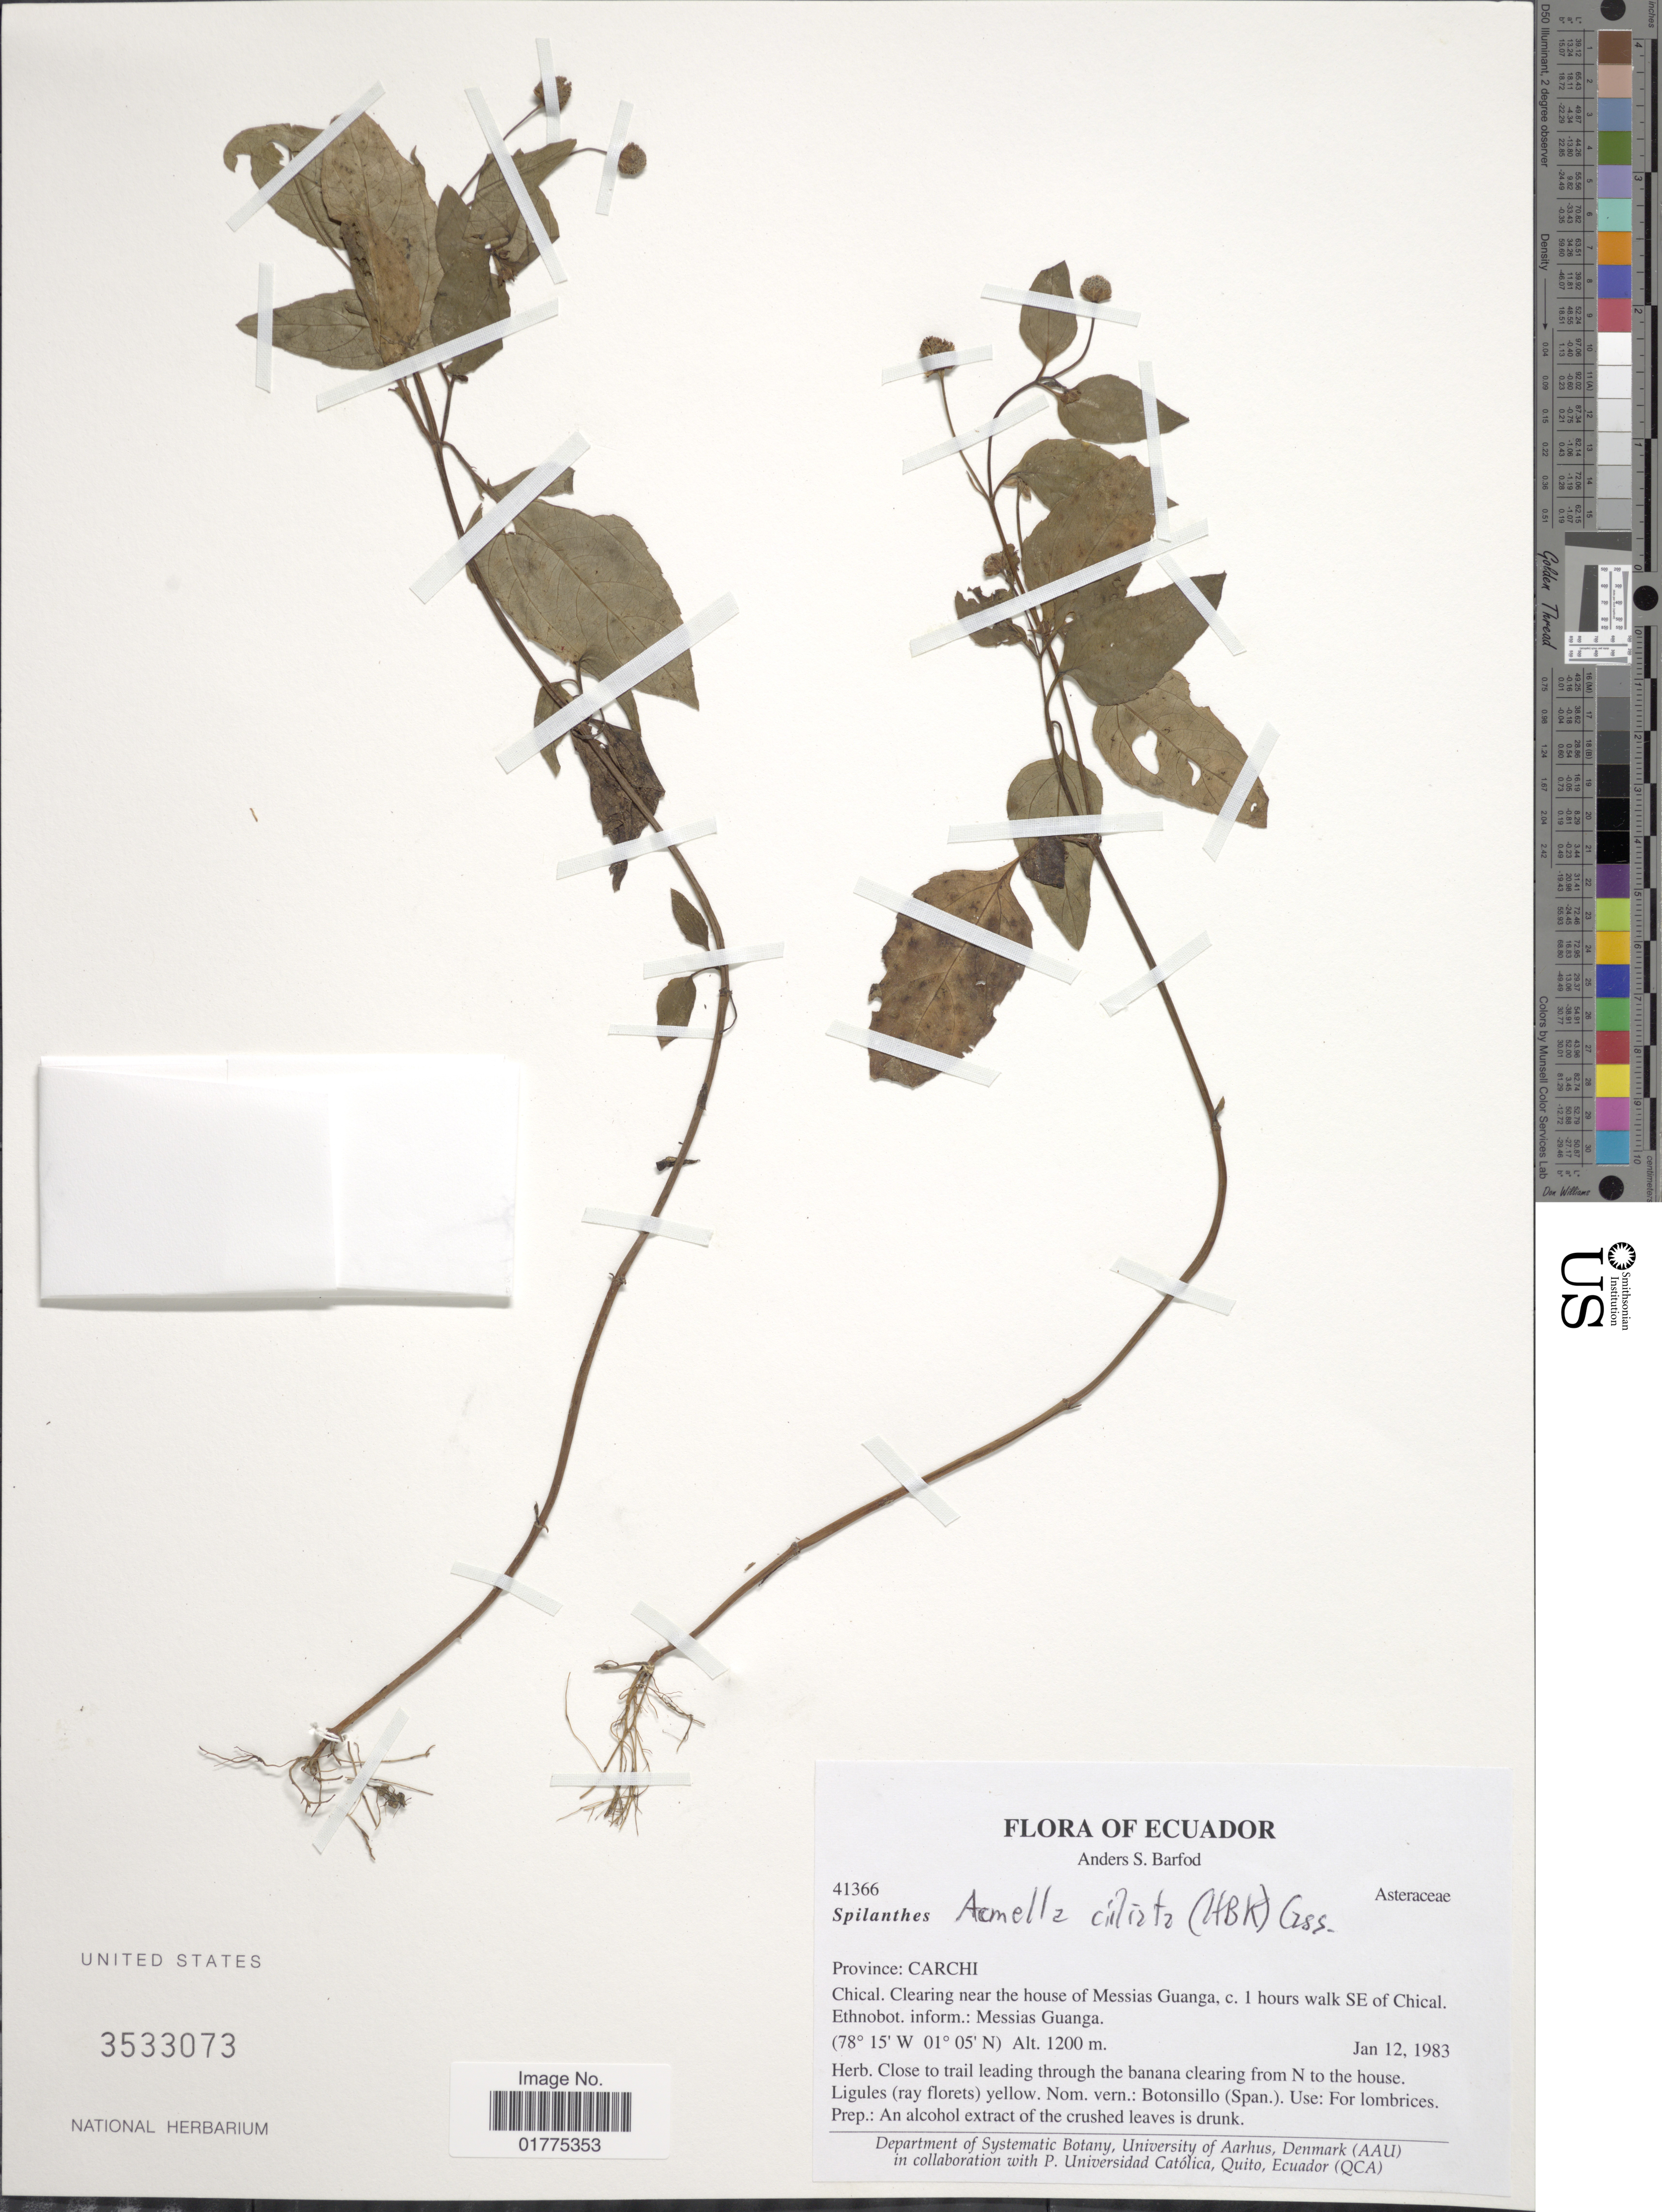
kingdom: Plantae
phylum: Tracheophyta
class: Magnoliopsida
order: Asterales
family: Asteraceae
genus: Acmella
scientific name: Acmella ciliata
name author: (Kunth) Cass.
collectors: A. S, Barfod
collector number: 41366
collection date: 1983-01-12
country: Ecuador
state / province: Carchi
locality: Province: Carchi, Chical, Clearing near the house of Messias Guanga, 1 hours walk SE of Chical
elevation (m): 1200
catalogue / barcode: US 3533073